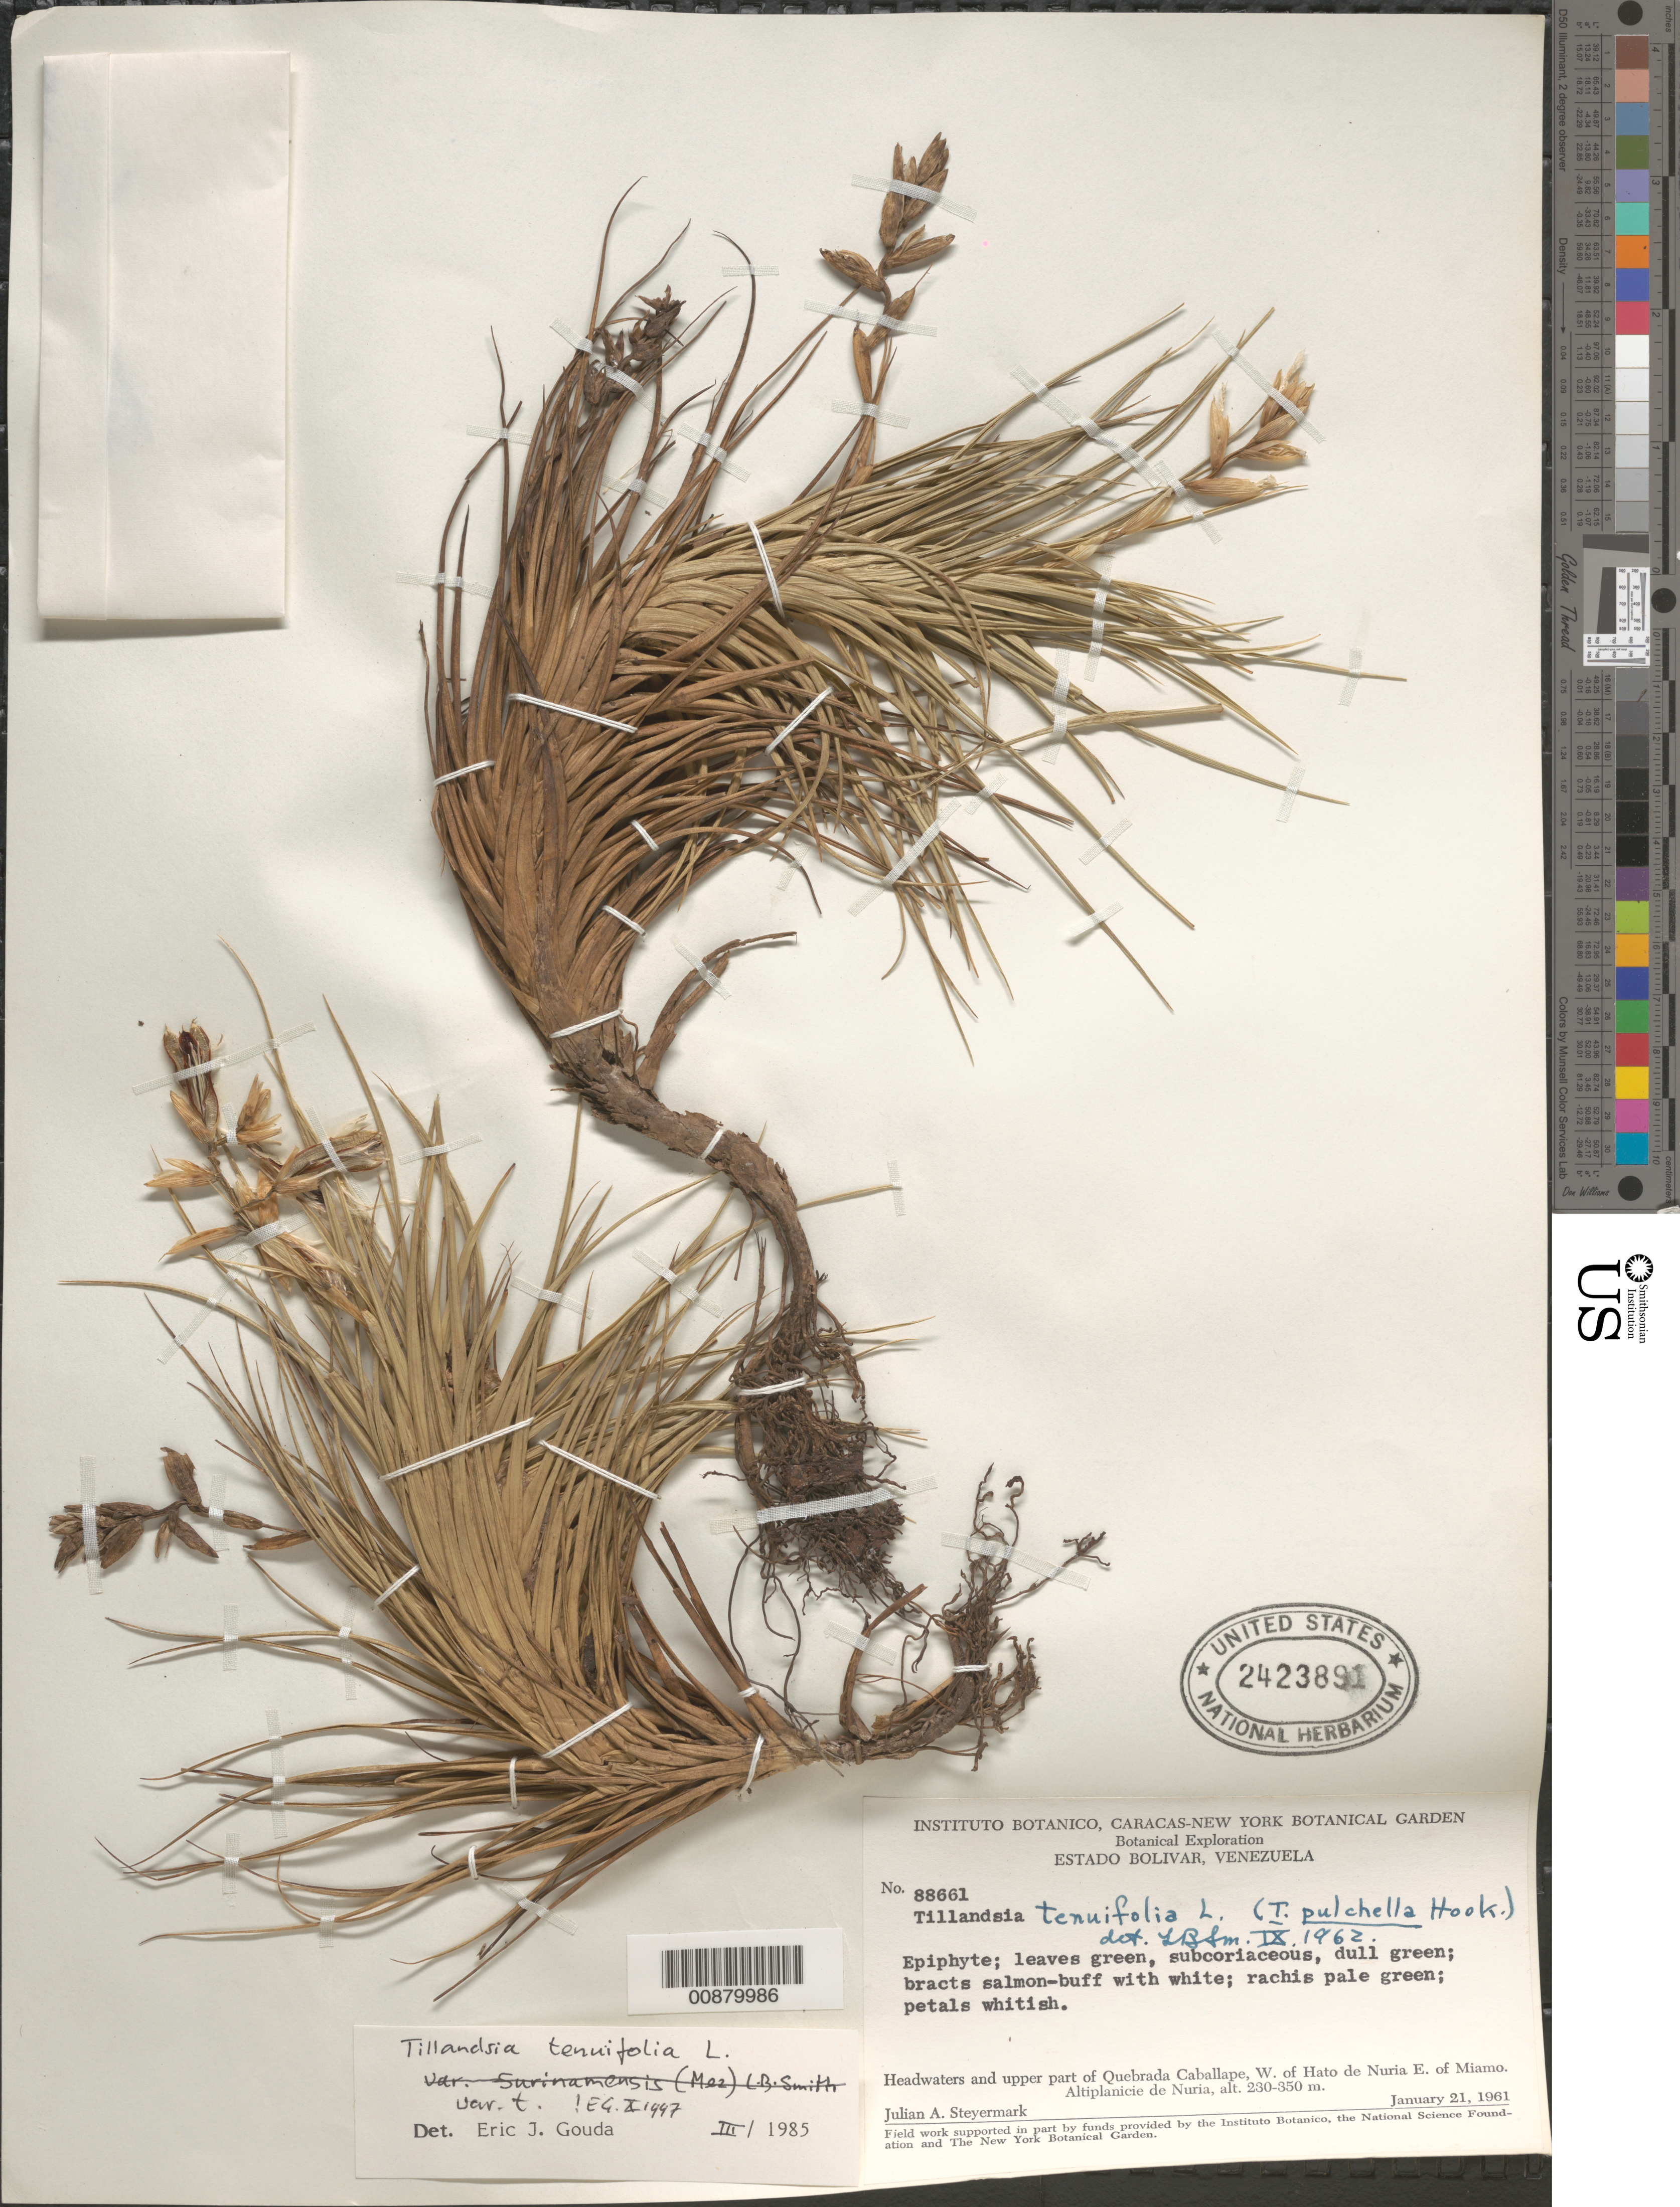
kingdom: Plantae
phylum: Tracheophyta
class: Liliopsida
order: Poales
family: Bromeliaceae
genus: Tillandsia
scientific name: Tillandsia tenuifolia var. tenuifolia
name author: L.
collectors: J. Steyermark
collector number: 88661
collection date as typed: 21-Jan-61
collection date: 1961-01-21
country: Venezuela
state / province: Bolívar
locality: Quebrada Caballape, W of Hato de Nuria, E of Miamo, Altiplanicie de Nuria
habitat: Headwaters and upper part of quebrada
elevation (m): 230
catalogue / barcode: US 2423891